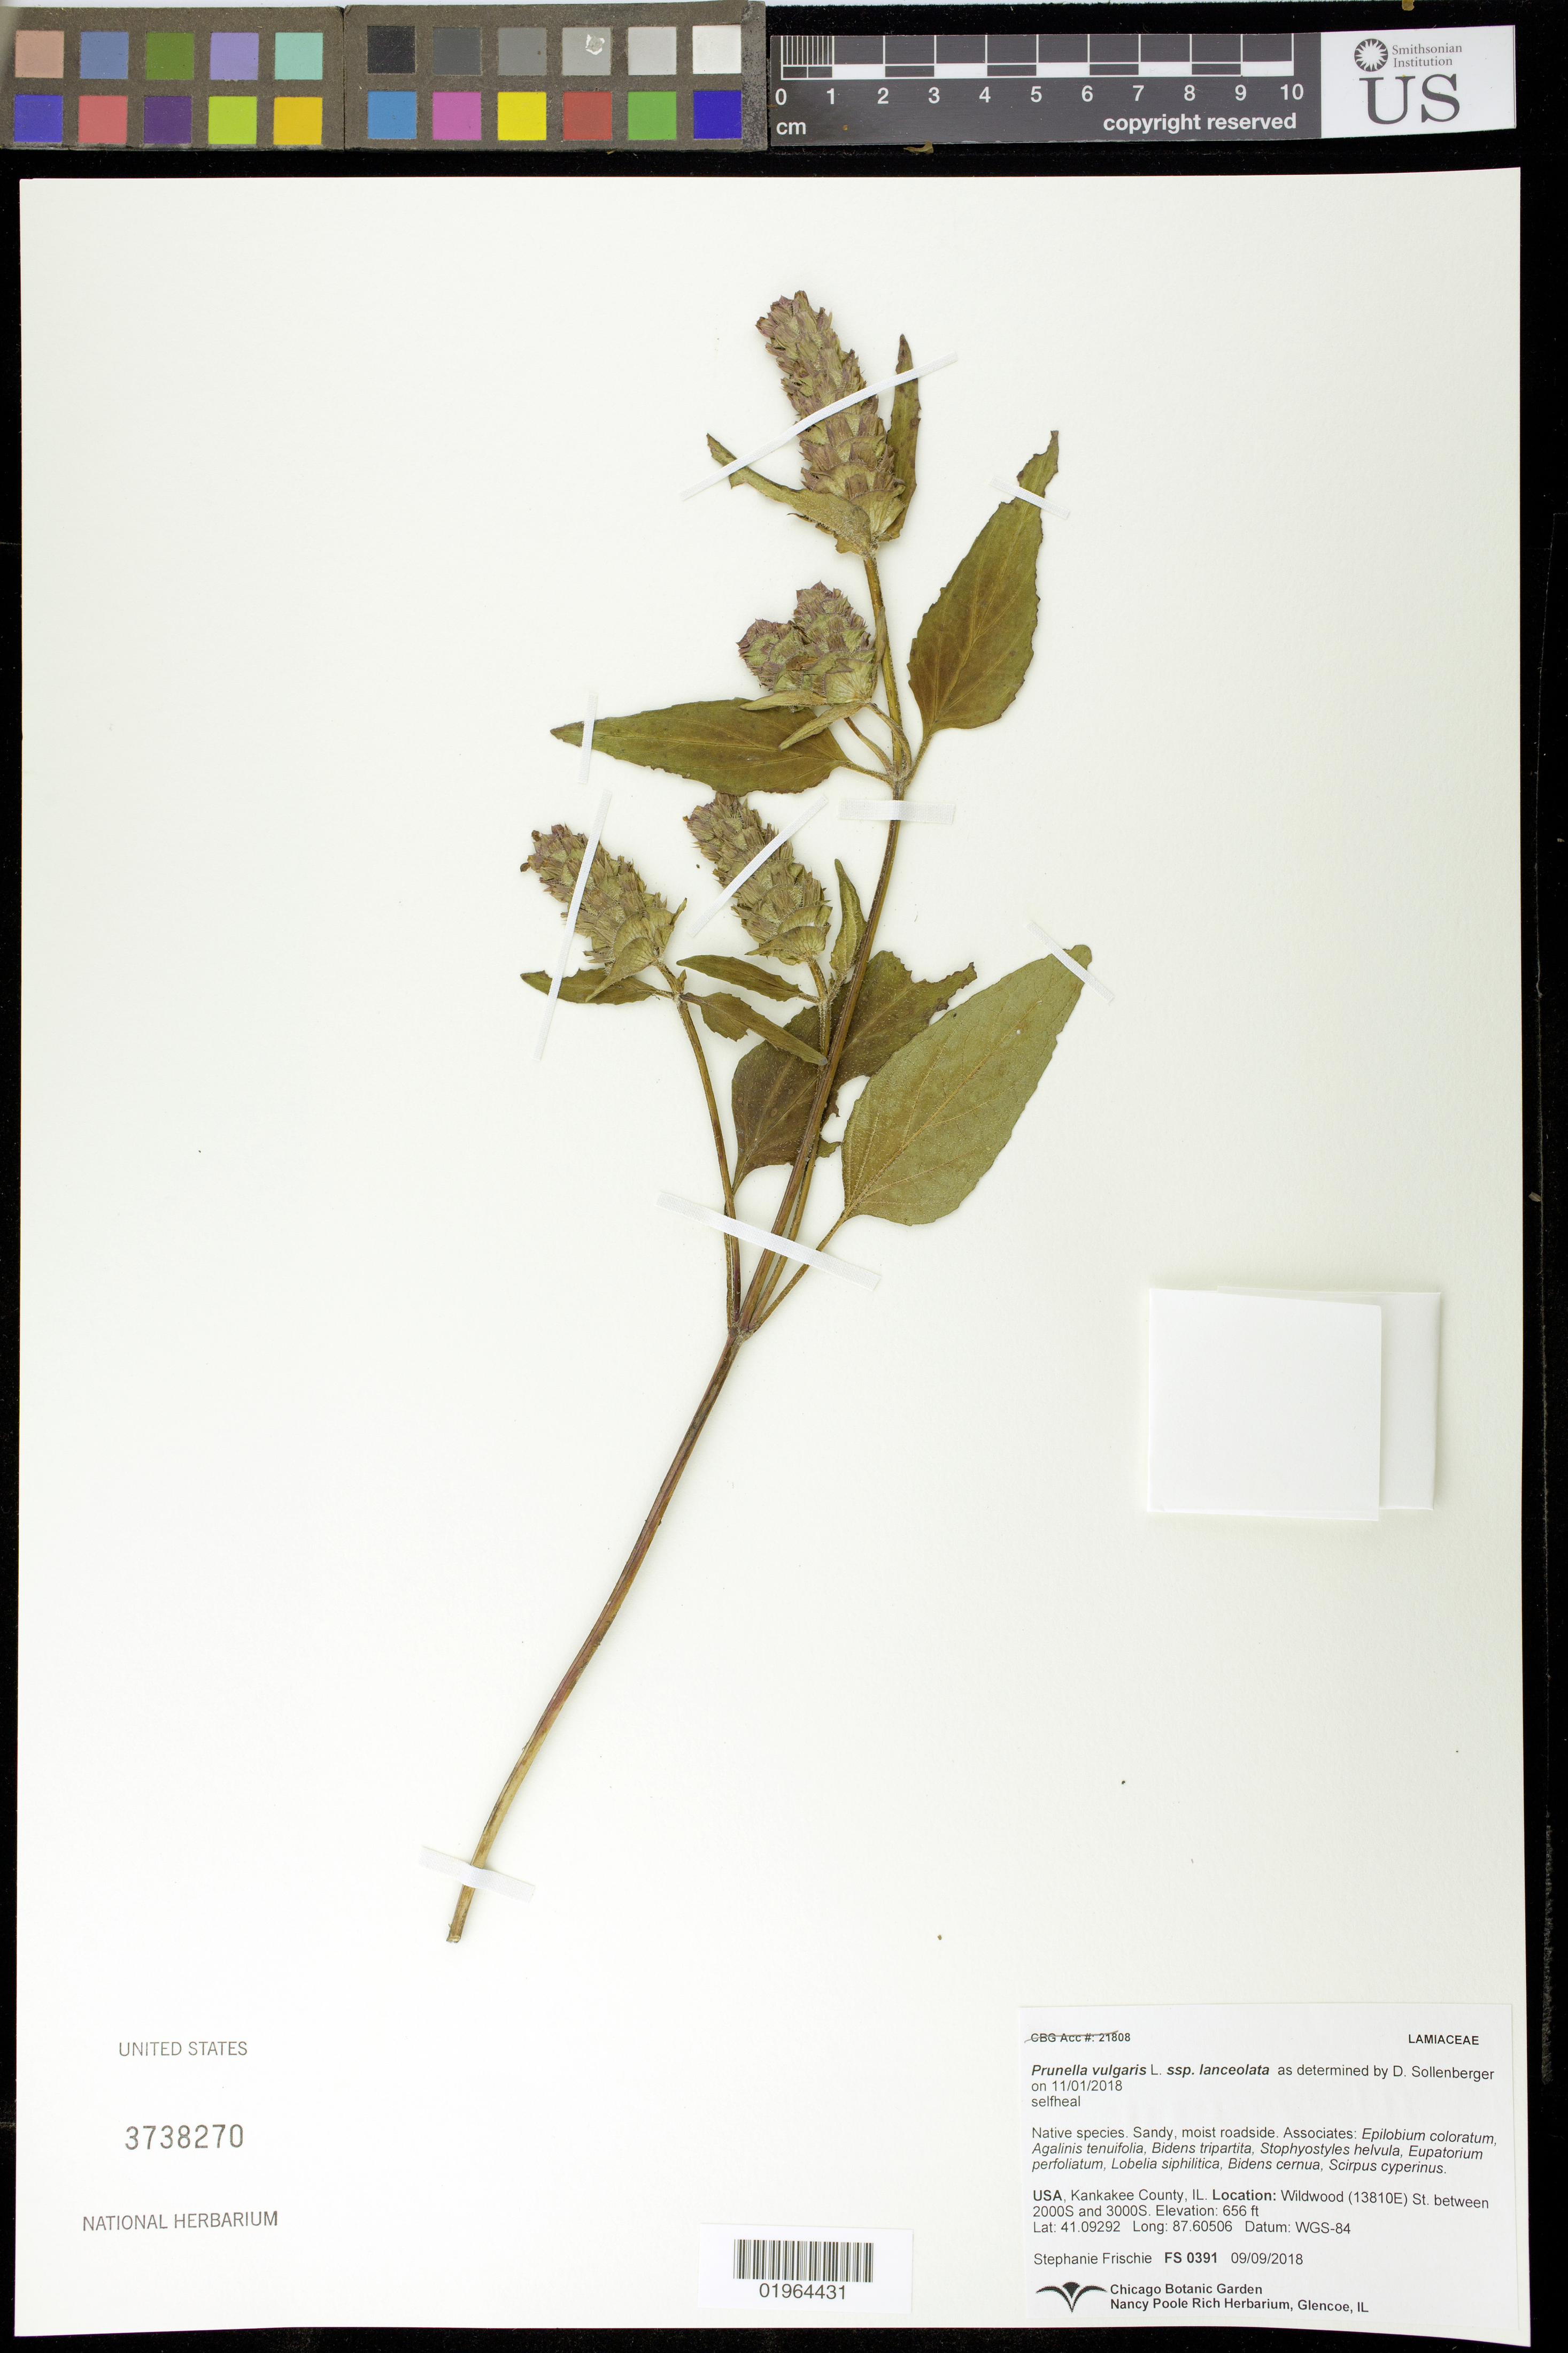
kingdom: Plantae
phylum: Tracheophyta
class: Magnoliopsida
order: Lamiales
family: Lamiaceae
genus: Prunella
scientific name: Prunella vulgaris var. lanceolata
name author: (W.P.C. Barton) Fernald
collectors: S. Frischie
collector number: FS0391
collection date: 2018-09-09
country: United States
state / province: Illinois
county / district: Kankakee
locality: Wildwood (13810E) St. between 2000S and 3000S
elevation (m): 200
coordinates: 41.09292, 87.60506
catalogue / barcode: US 3738270